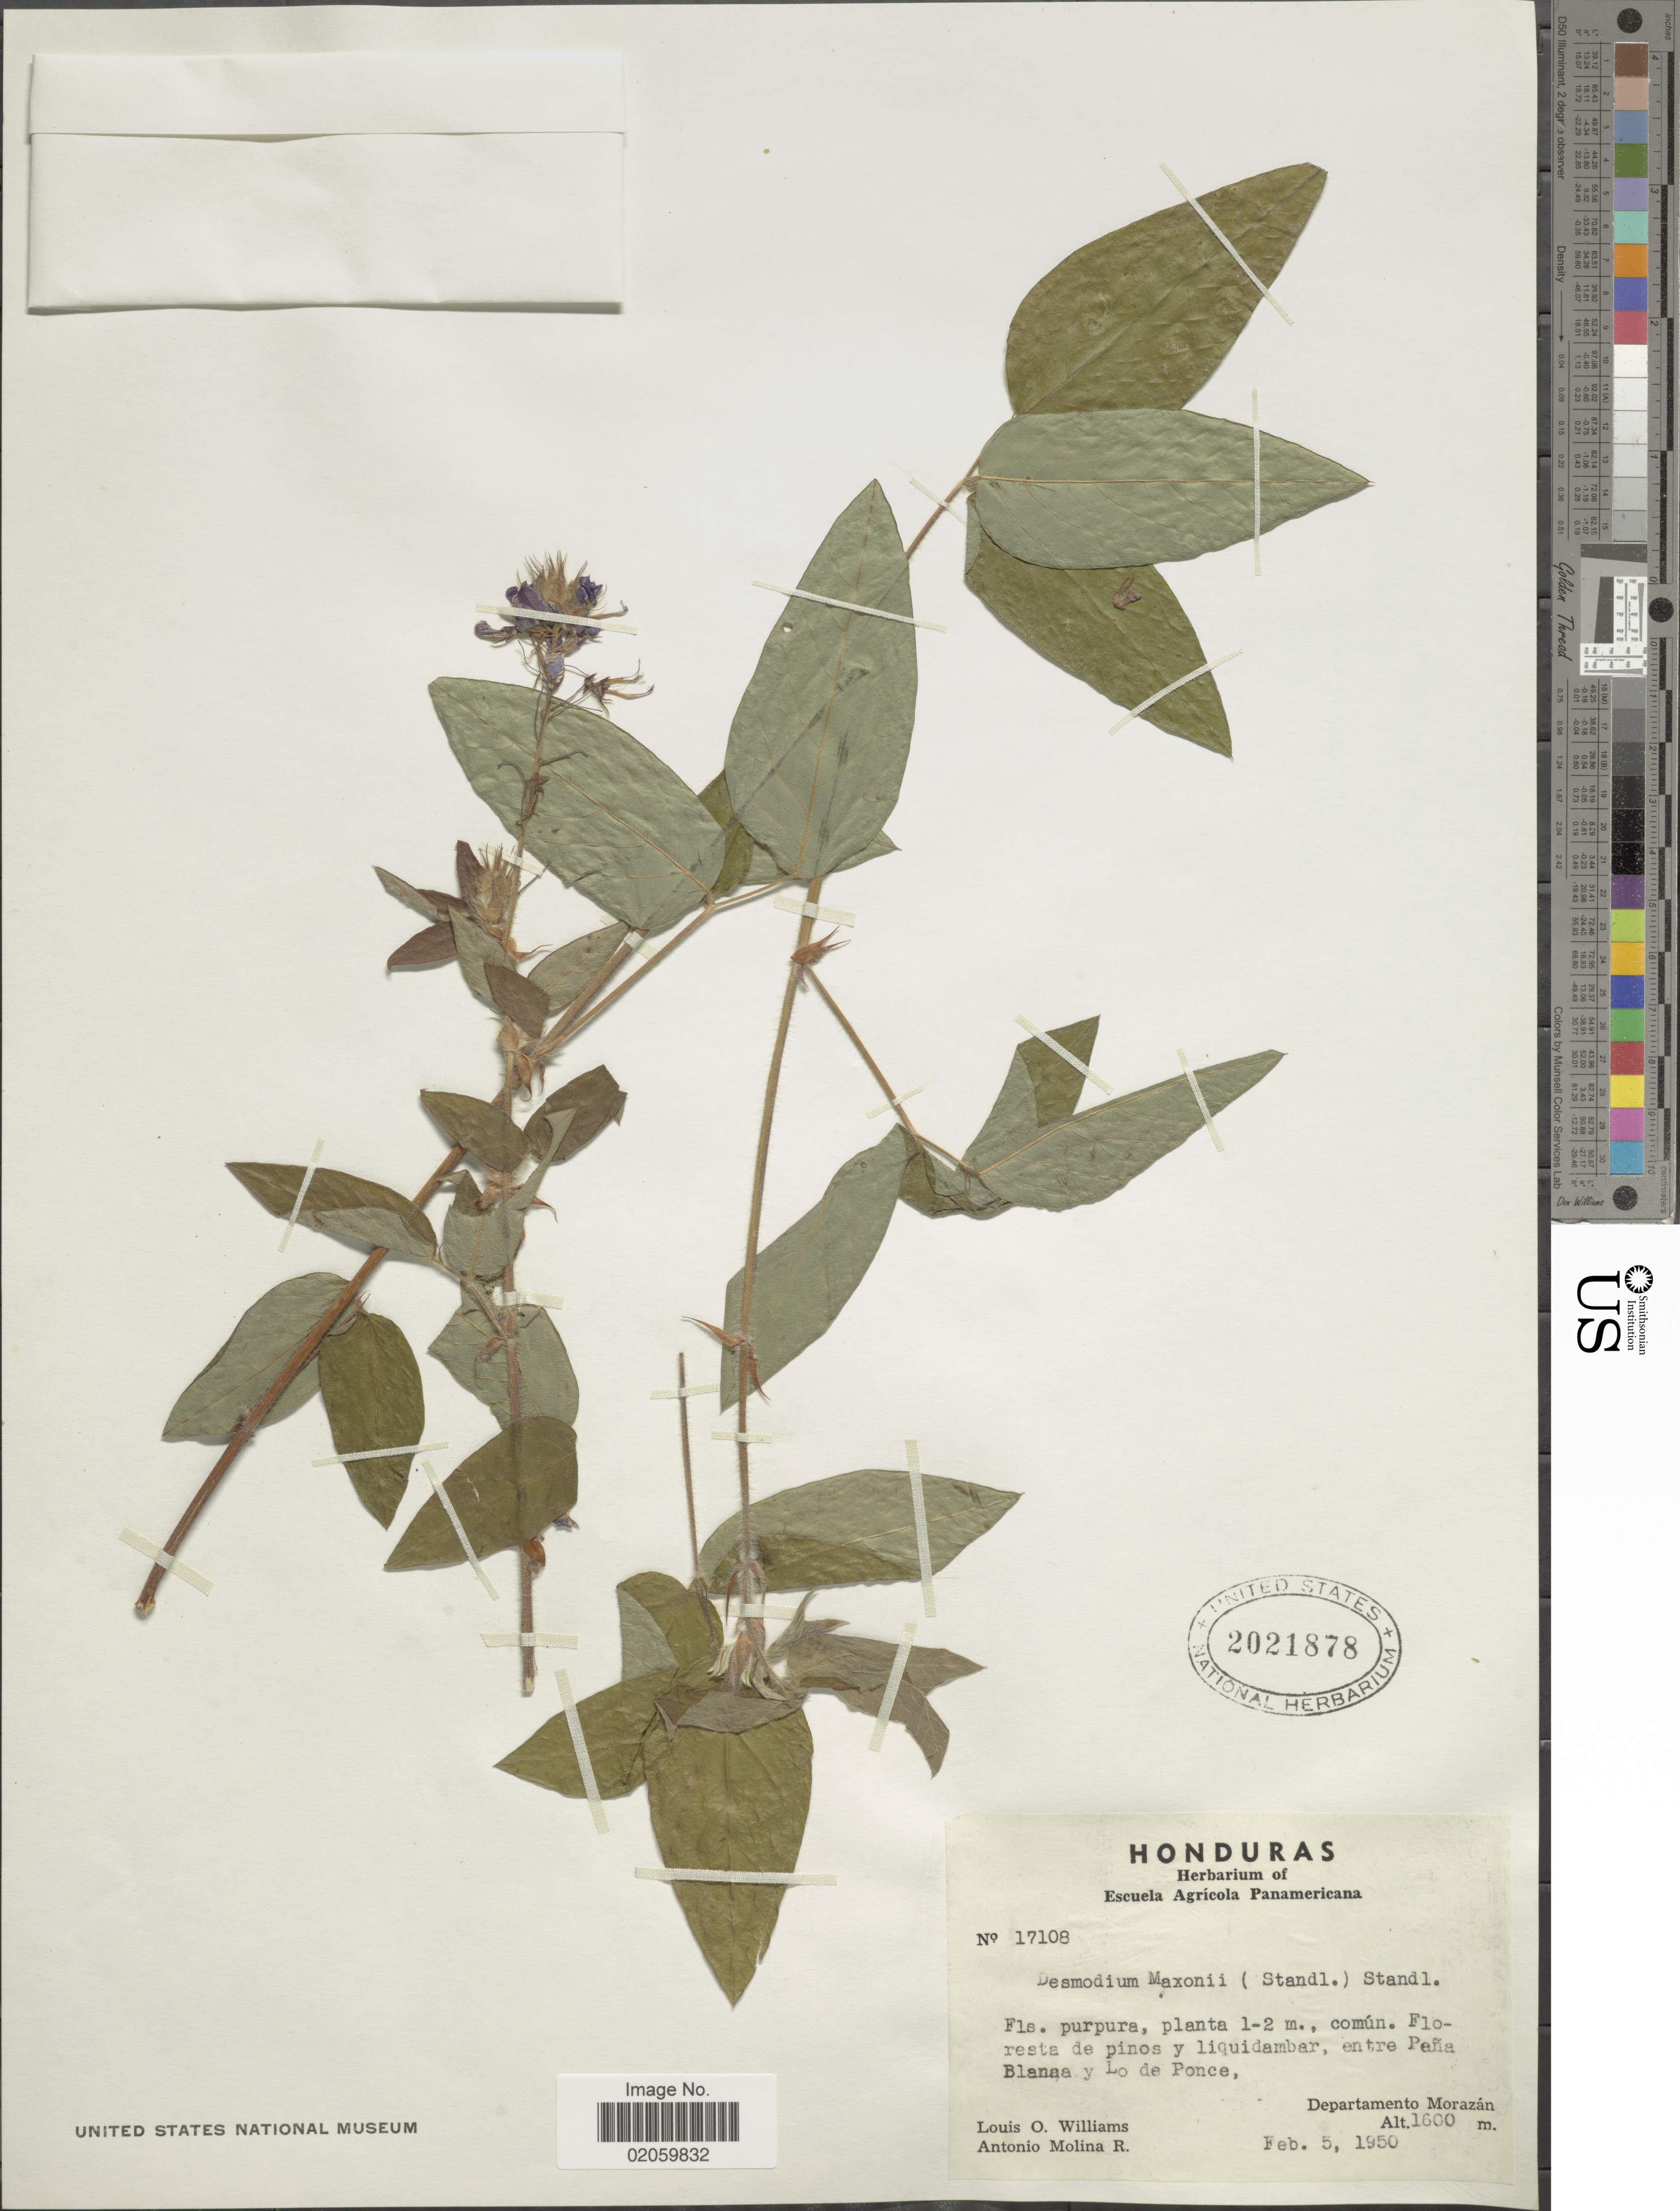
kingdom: Plantae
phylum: Tracheophyta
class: Magnoliopsida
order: Fabales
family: Fabaceae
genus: Desmodium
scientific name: Desmodium maxonii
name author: (Standl.) Standl.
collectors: L. O. Williams & A. Molina R.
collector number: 17108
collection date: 1950-02-05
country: Honduras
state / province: Fco. Morazán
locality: Entre Pena Blanca y Lo de Ponce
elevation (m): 1600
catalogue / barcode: US 2021878